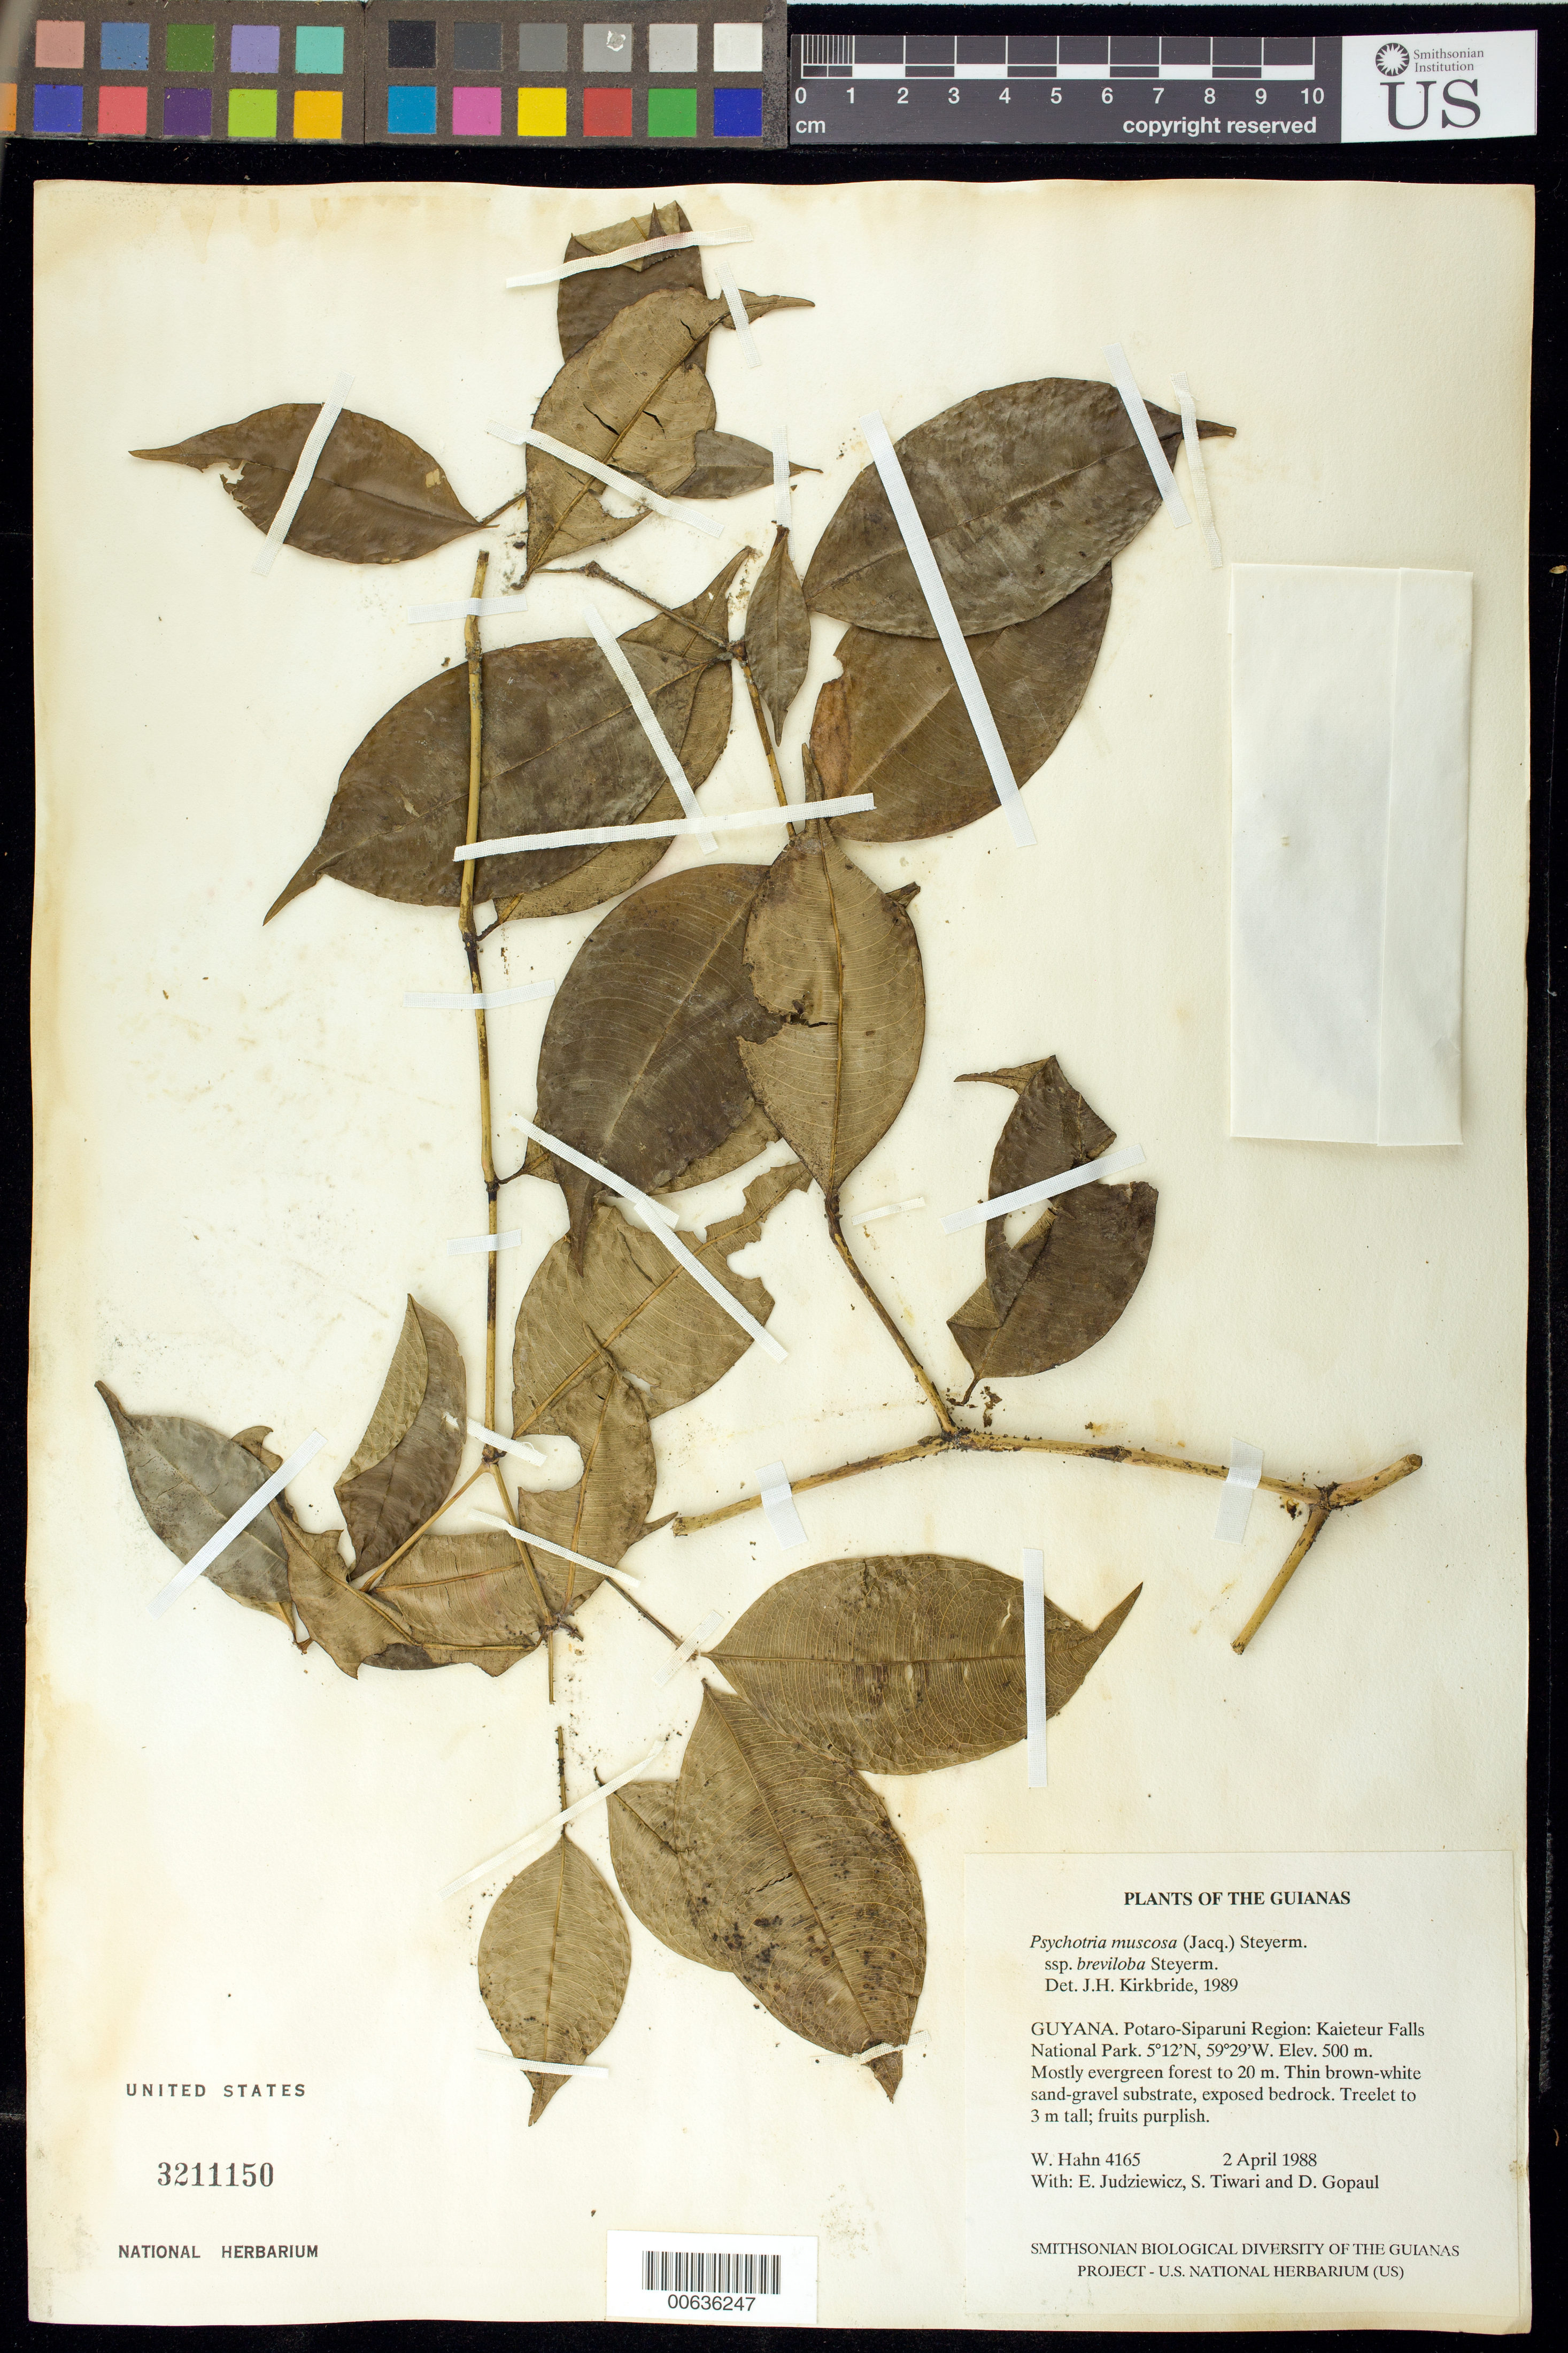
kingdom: Plantae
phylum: Tracheophyta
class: Magnoliopsida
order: Gentianales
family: Rubiaceae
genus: Palicourea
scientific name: Palicourea muscosa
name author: (Jacq.) Delprete & J.H. Kirkbr.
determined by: Kirkbride, J. H., Jr.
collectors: W. Hahn, E. J. Judziewicz, S. Tiwari & D. Gopaul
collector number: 4165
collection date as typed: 2 April 1988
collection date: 1988-04-02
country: Guyana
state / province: Potaro-Siparuni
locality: Kaieteur Falls National Park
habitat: Mostly evergreen forest to 20 m. Thin brown-white sand-gravel substrate, exposed bedrock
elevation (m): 500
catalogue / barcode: US 3211150